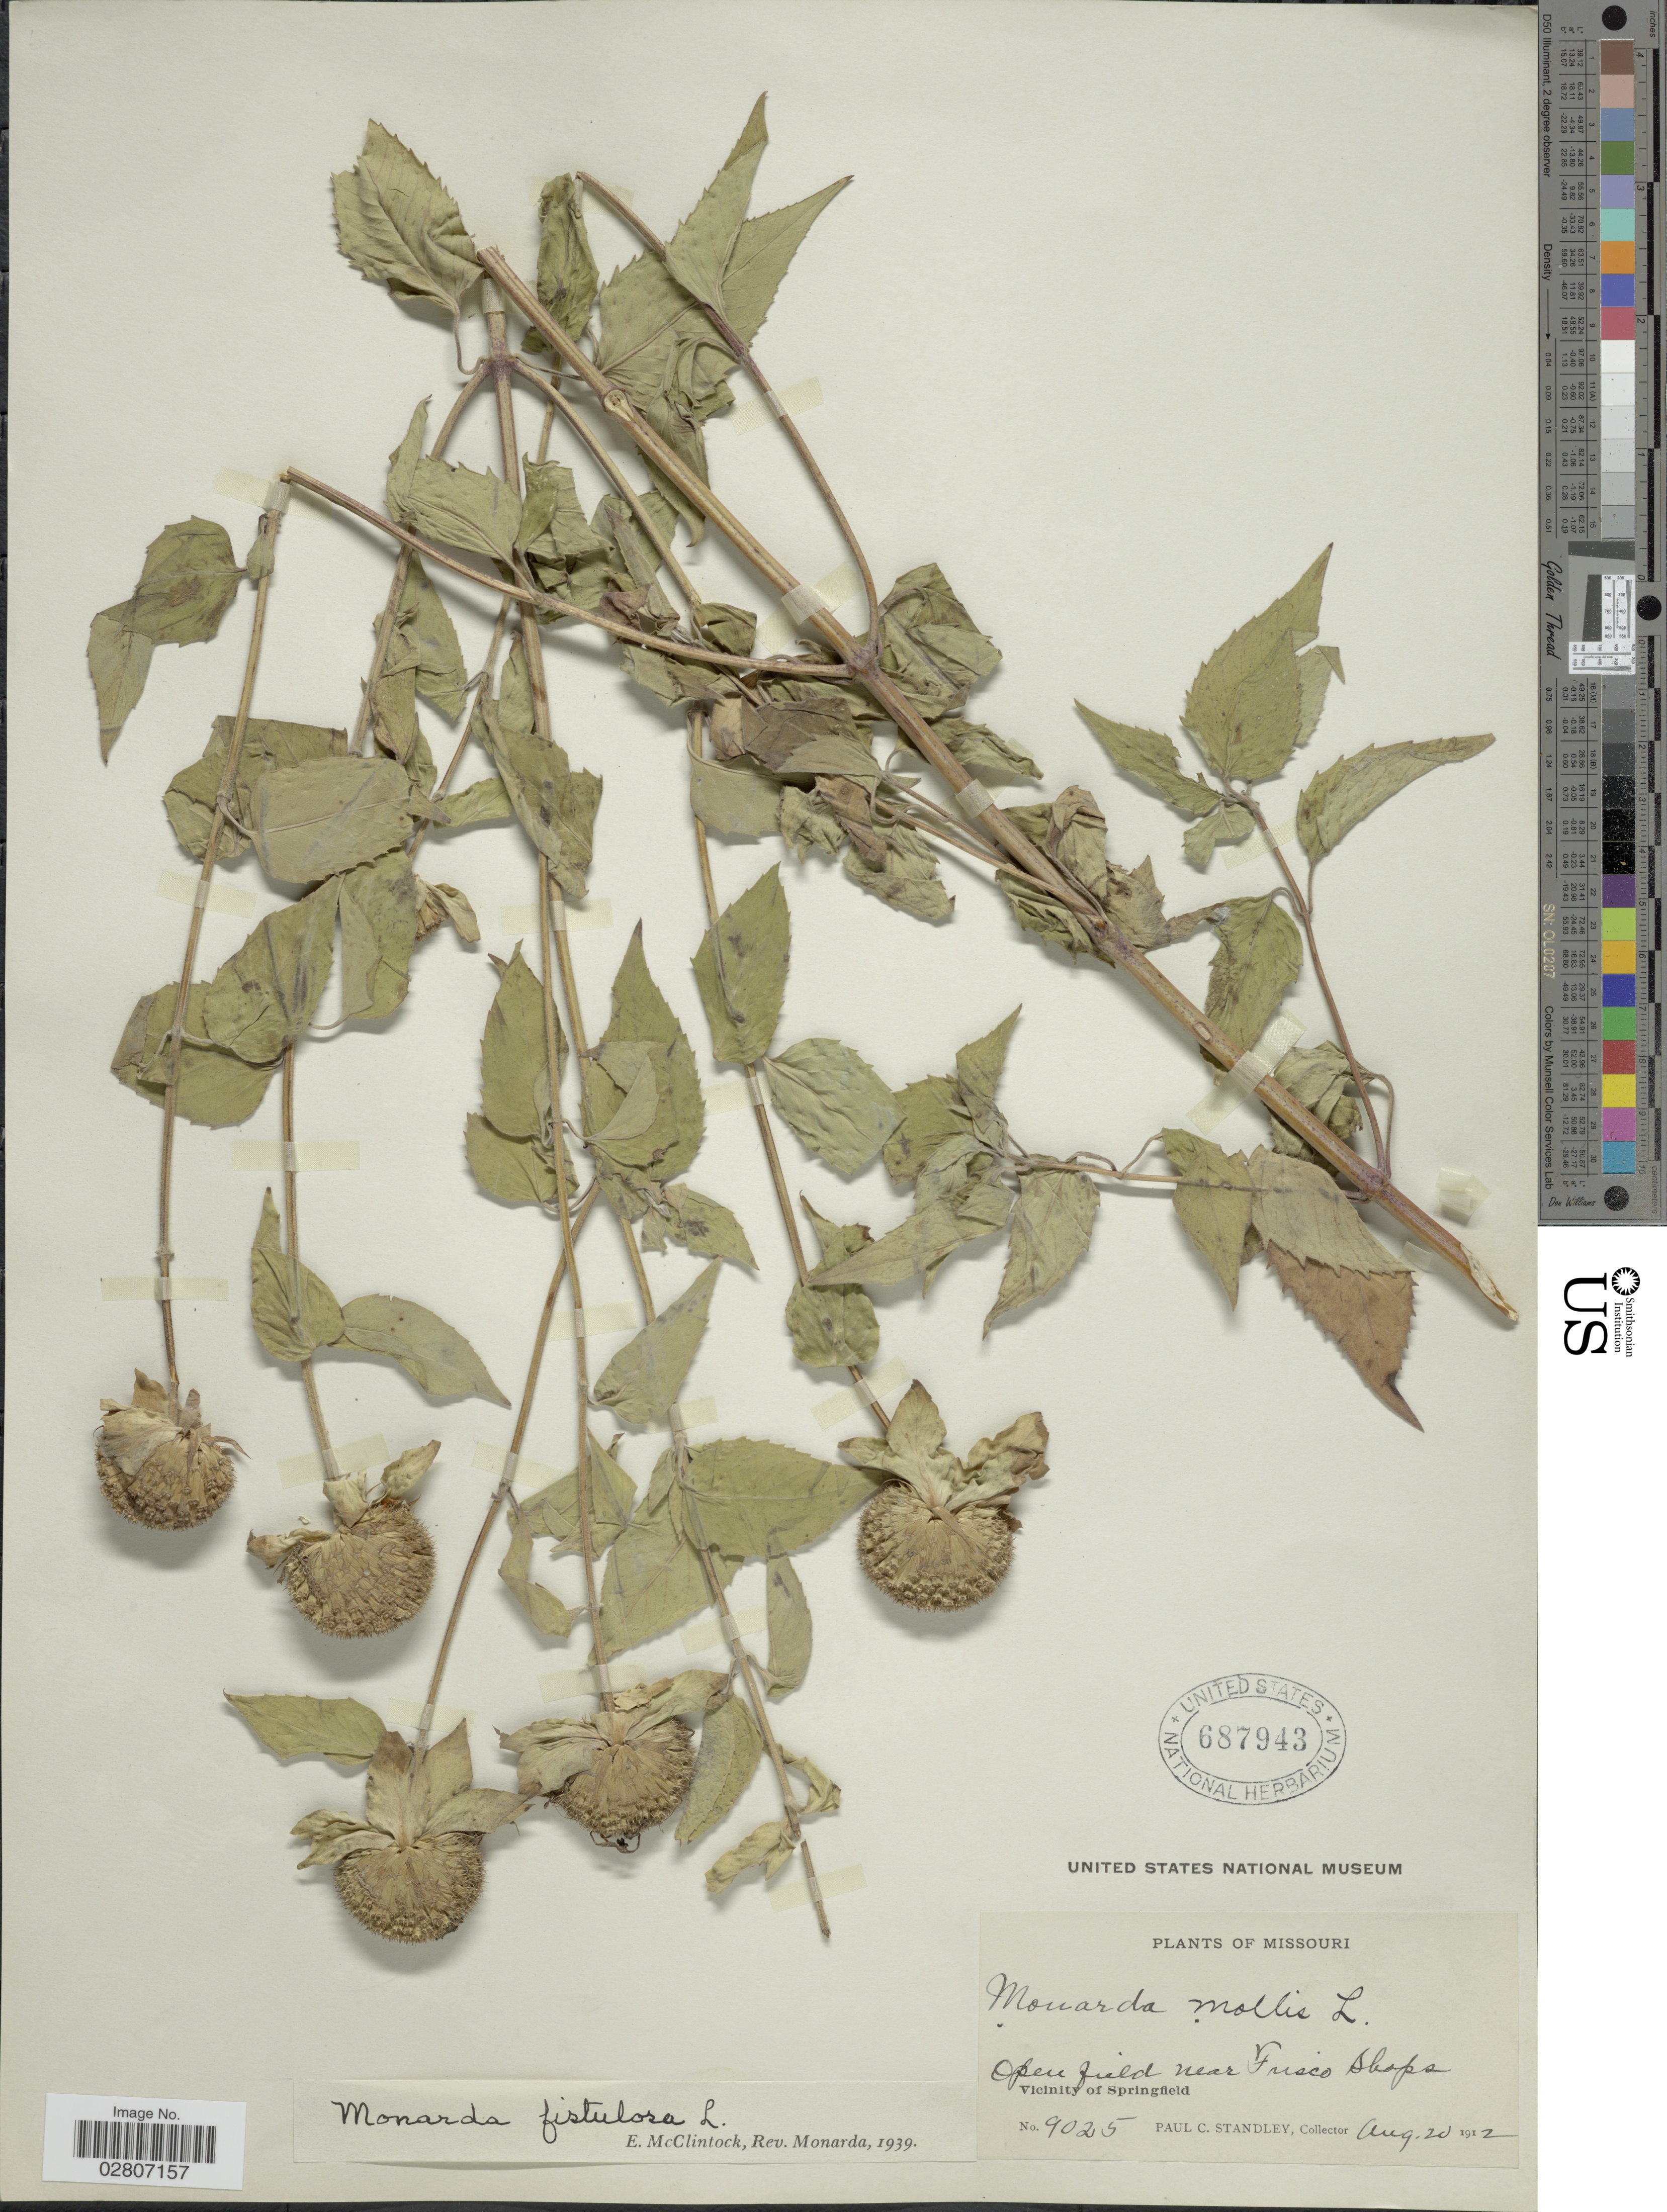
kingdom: Plantae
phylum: Tracheophyta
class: Magnoliopsida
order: Lamiales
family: Lamiaceae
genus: Monarda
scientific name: Monarda fistulosa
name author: L.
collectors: P. C. Standley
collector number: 9025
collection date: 1912-08-20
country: United States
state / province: Missouri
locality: Open field near Frisco Shops. Vicinity of Springfield.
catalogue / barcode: US 687943